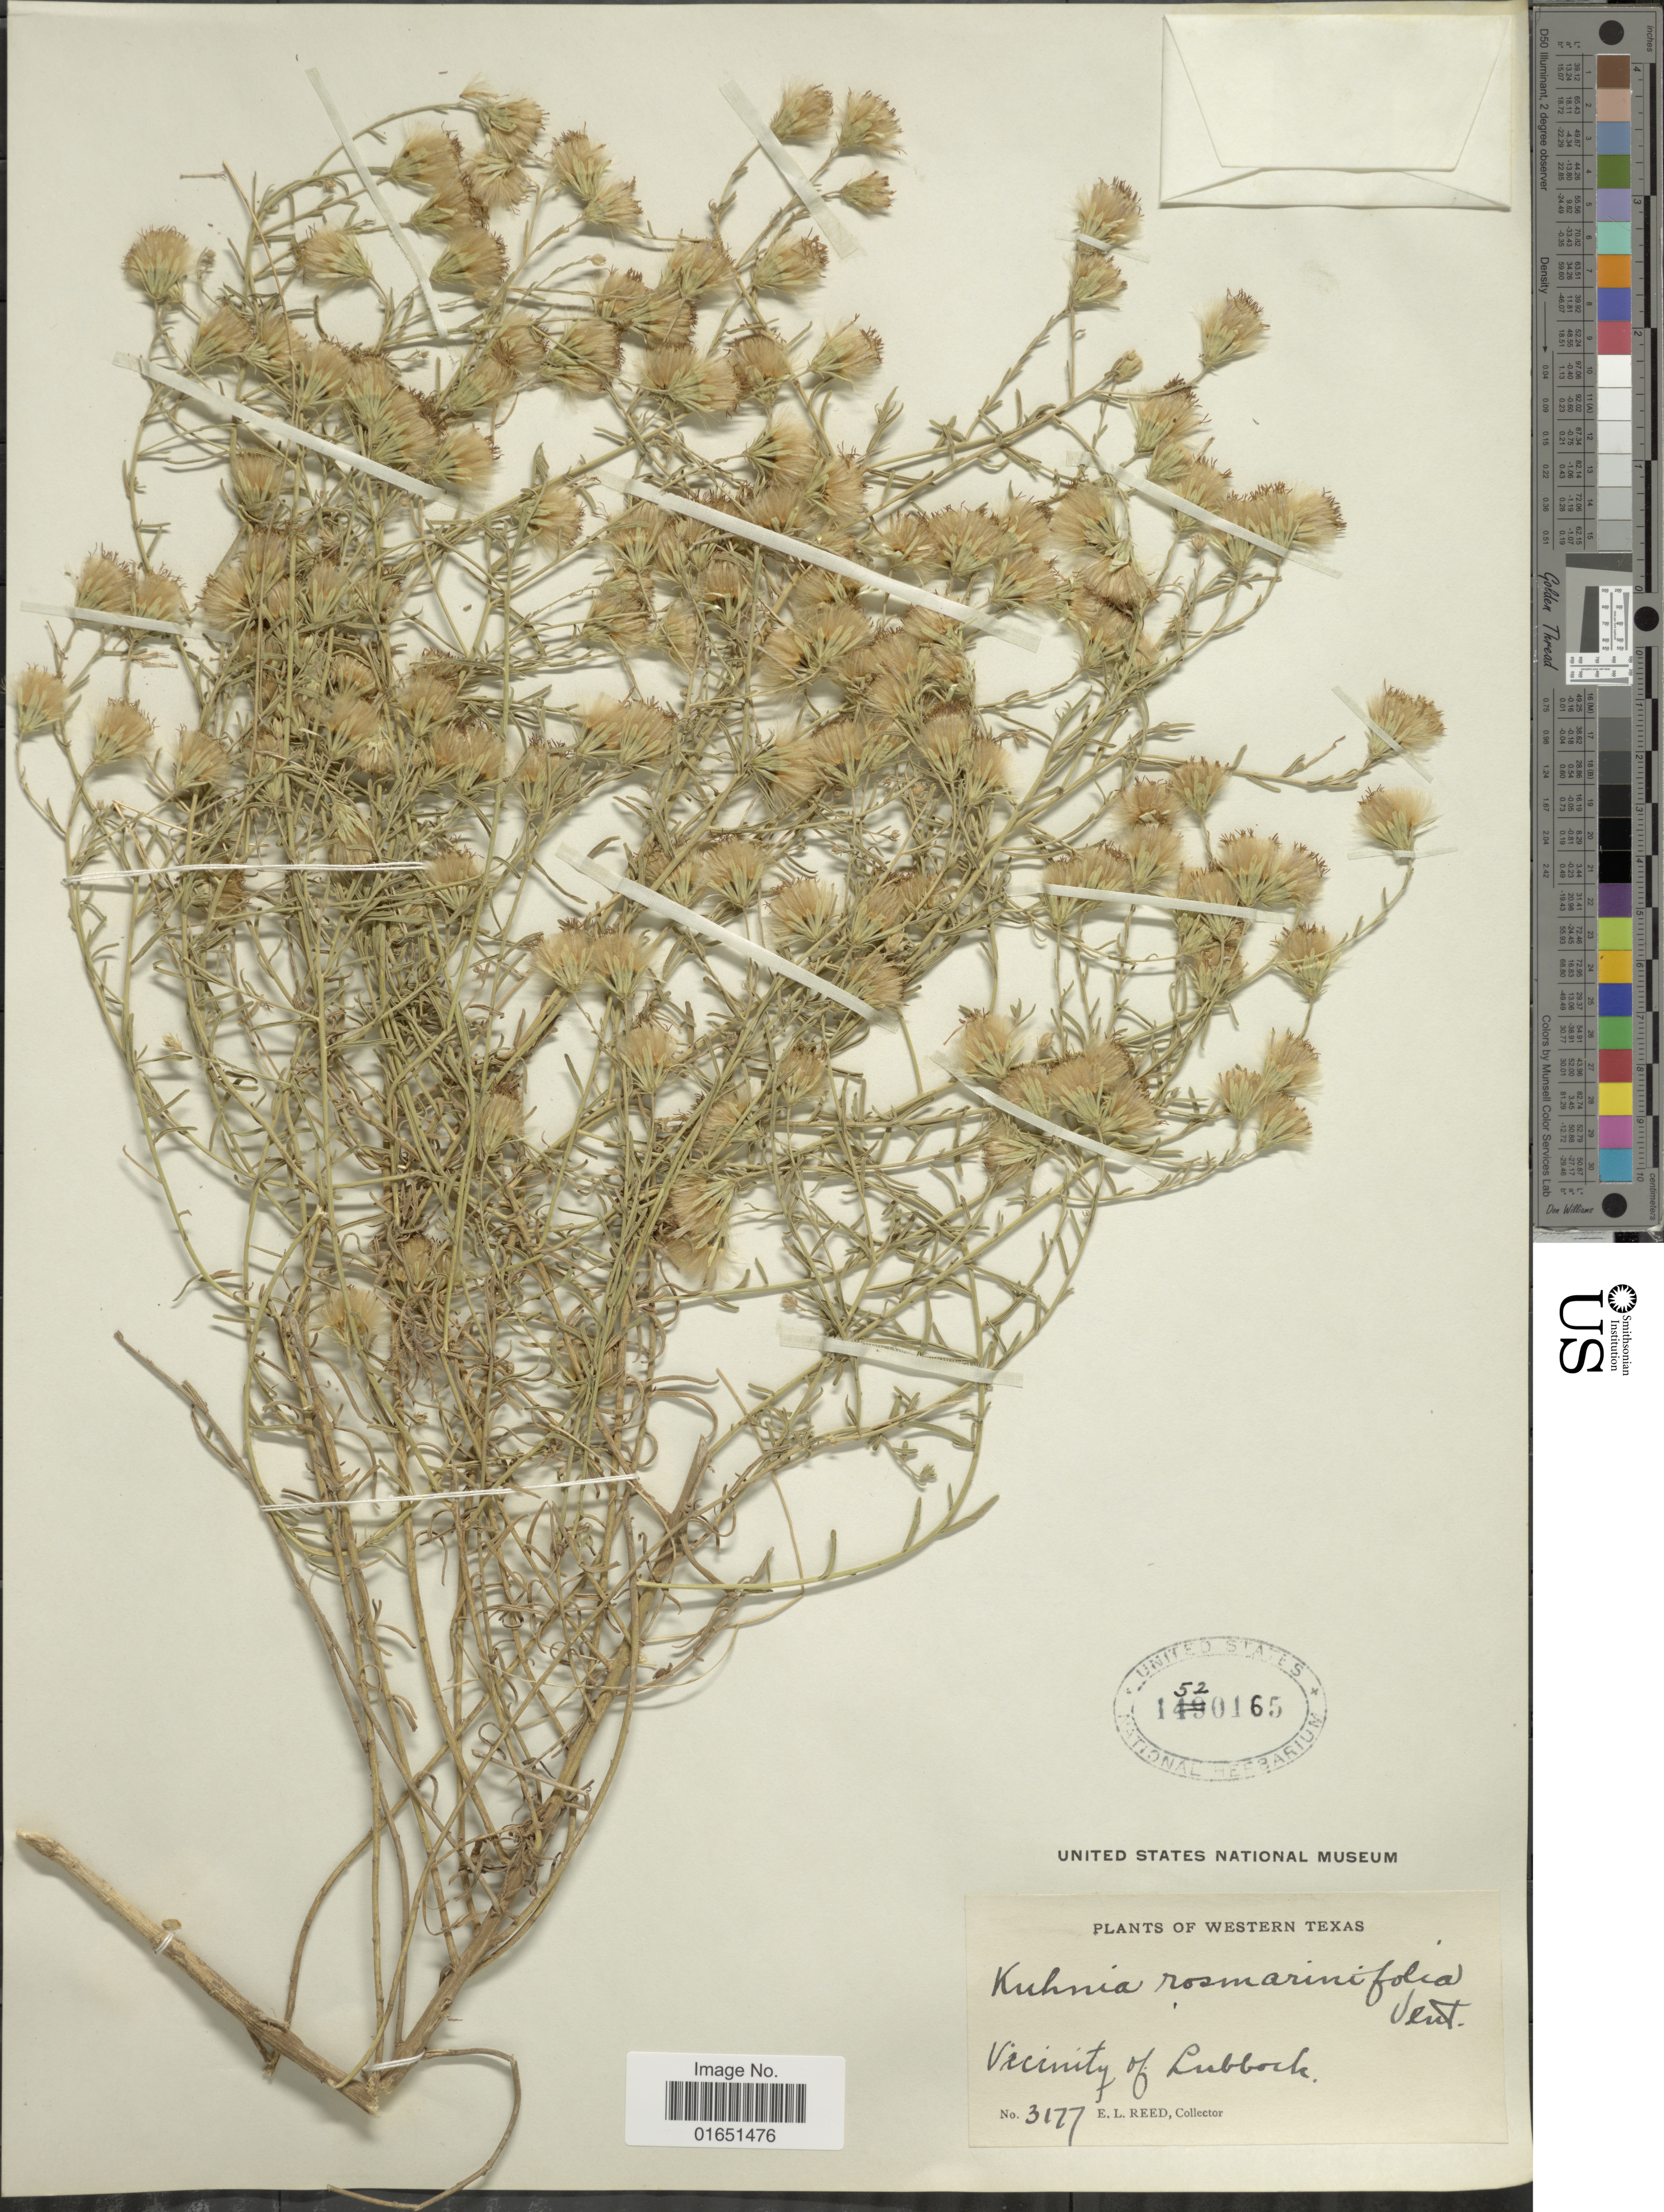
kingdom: Plantae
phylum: Tracheophyta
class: Magnoliopsida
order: Asterales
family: Asteraceae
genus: Brickellia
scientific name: Brickellia rosmarinifolia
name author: (Vent.) W.A. Weber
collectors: E. Reed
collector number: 3177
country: United States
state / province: Texas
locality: Western Texas, Vicinity of Lubbock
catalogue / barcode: US 1520165